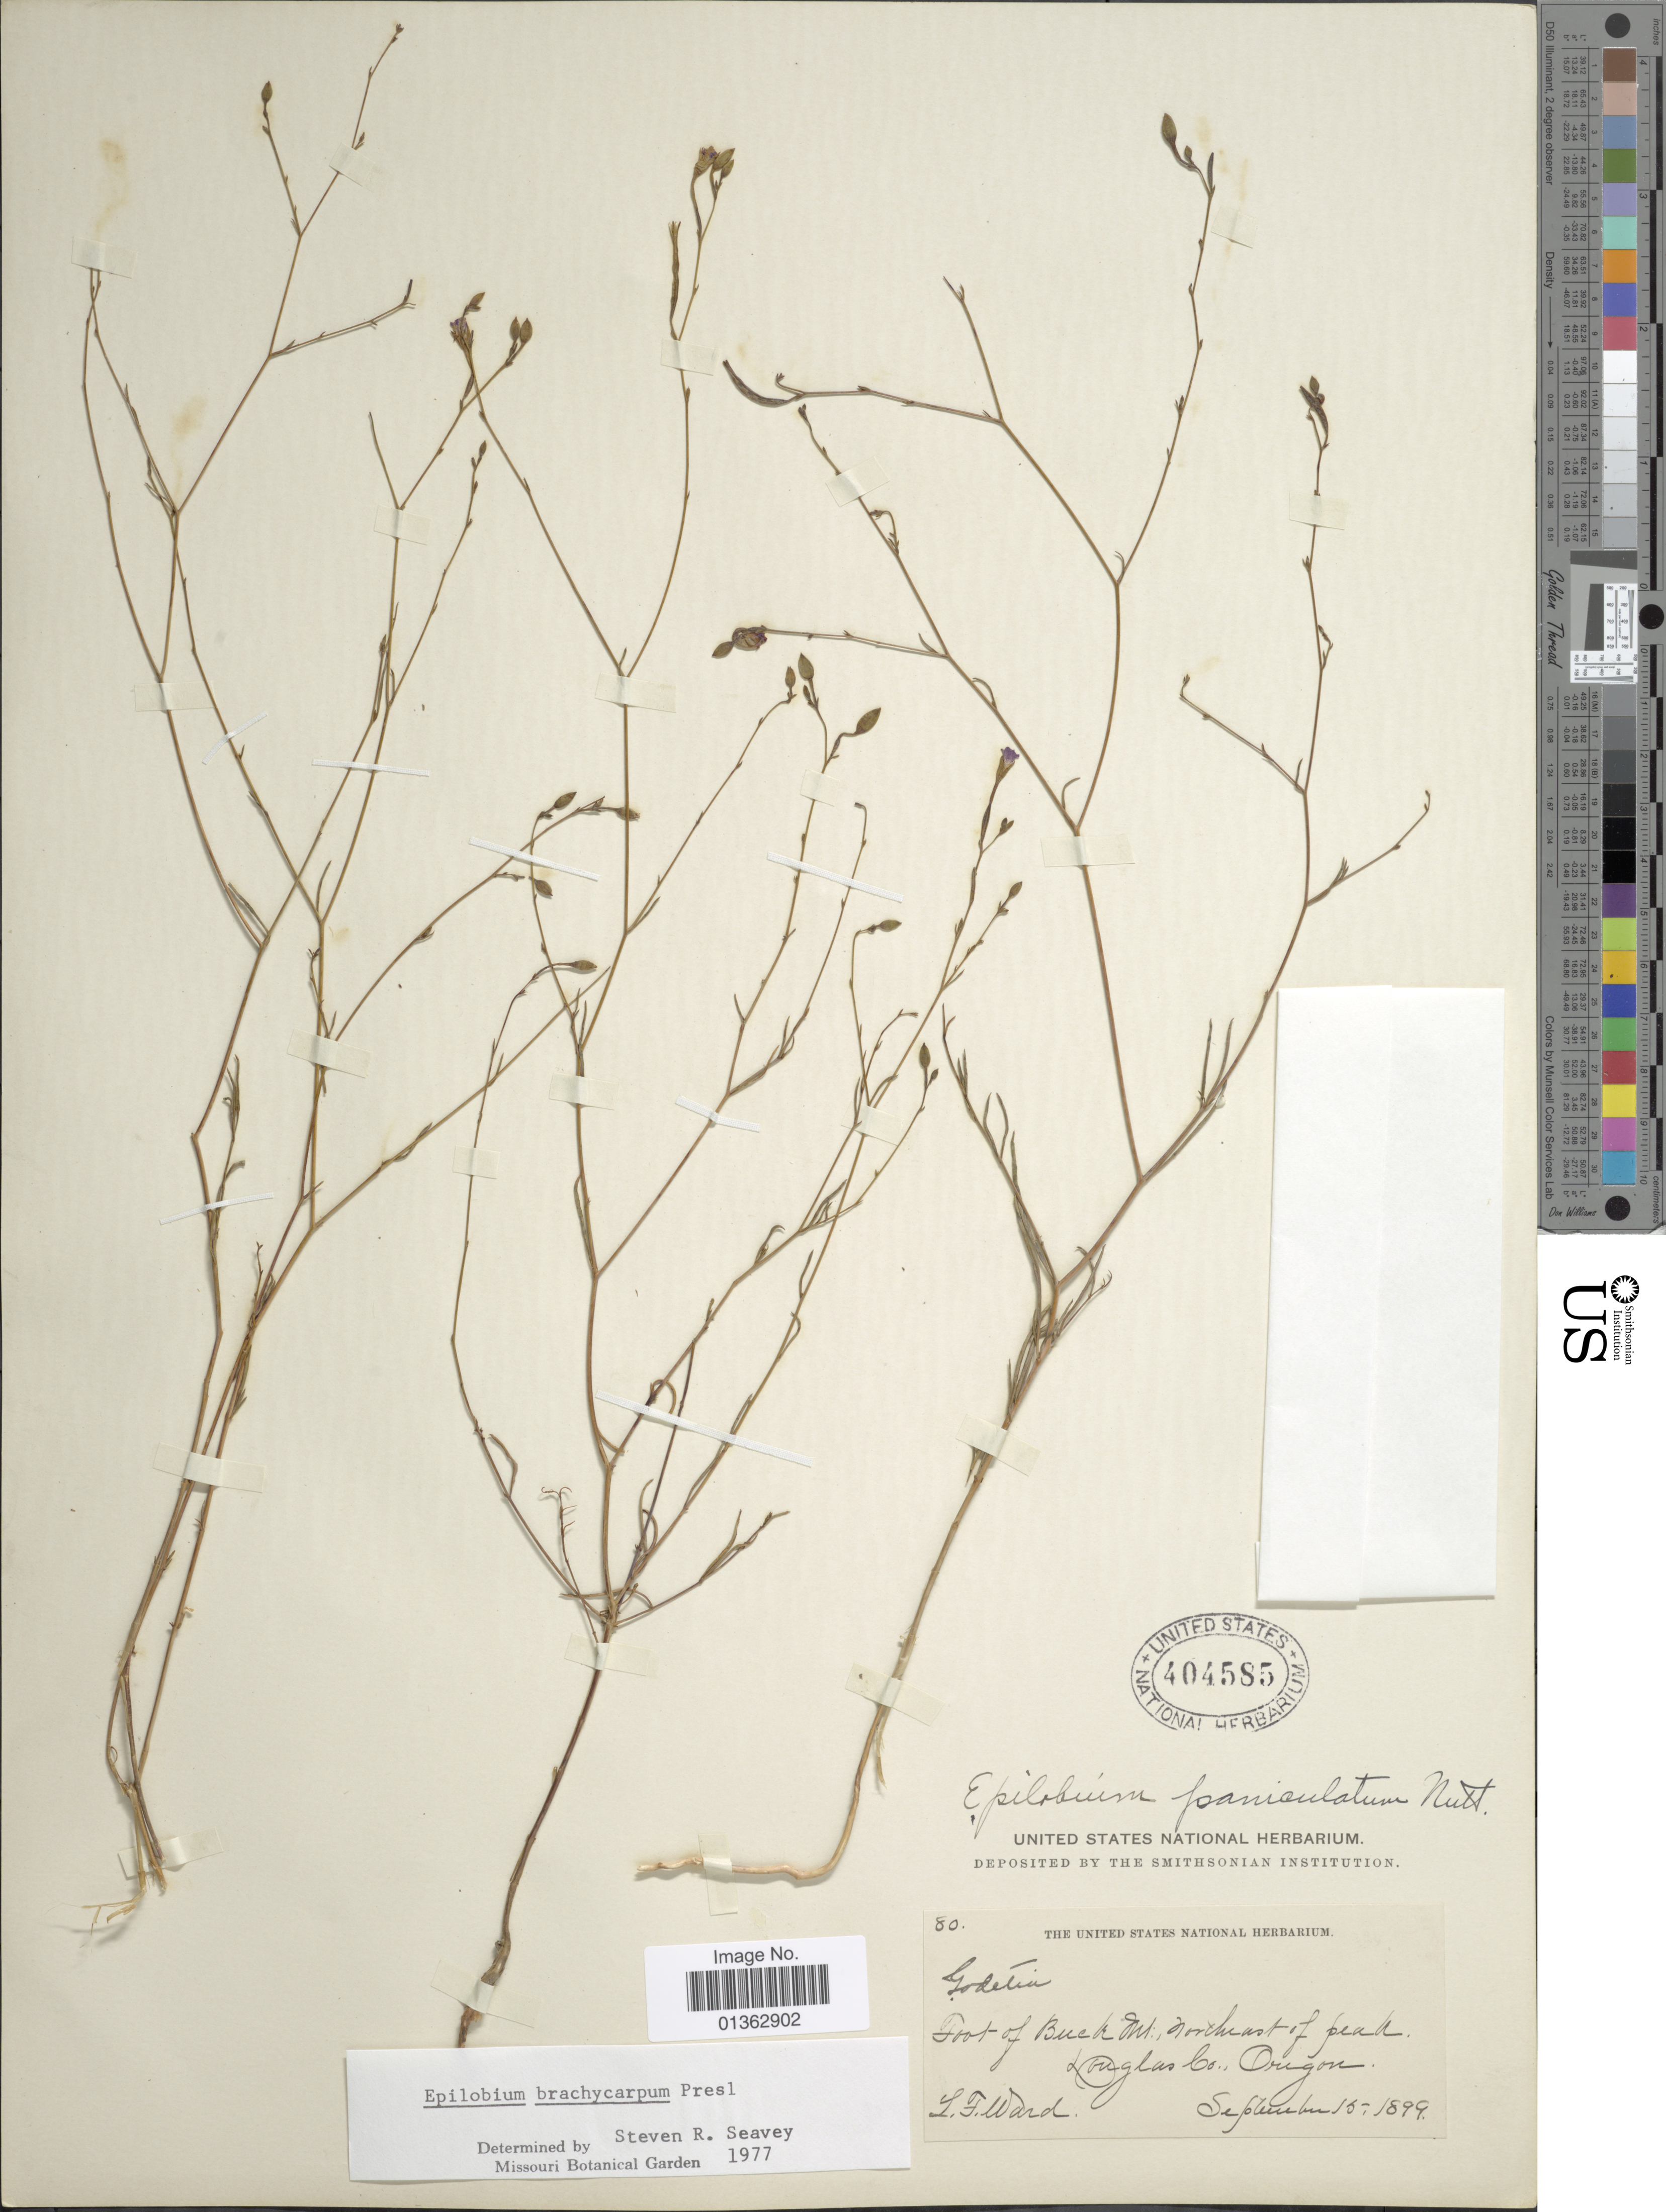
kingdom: Plantae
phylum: Tracheophyta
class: Magnoliopsida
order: Myrtales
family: Onagraceae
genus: Epilobium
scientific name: Epilobium brachycarpum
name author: C. Presl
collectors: L. Ward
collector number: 80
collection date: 1899-09-15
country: United States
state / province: Oregon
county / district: Douglas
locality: Foot of Buck Mt., northeast of peak. Douglas Co.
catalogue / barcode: US 404585